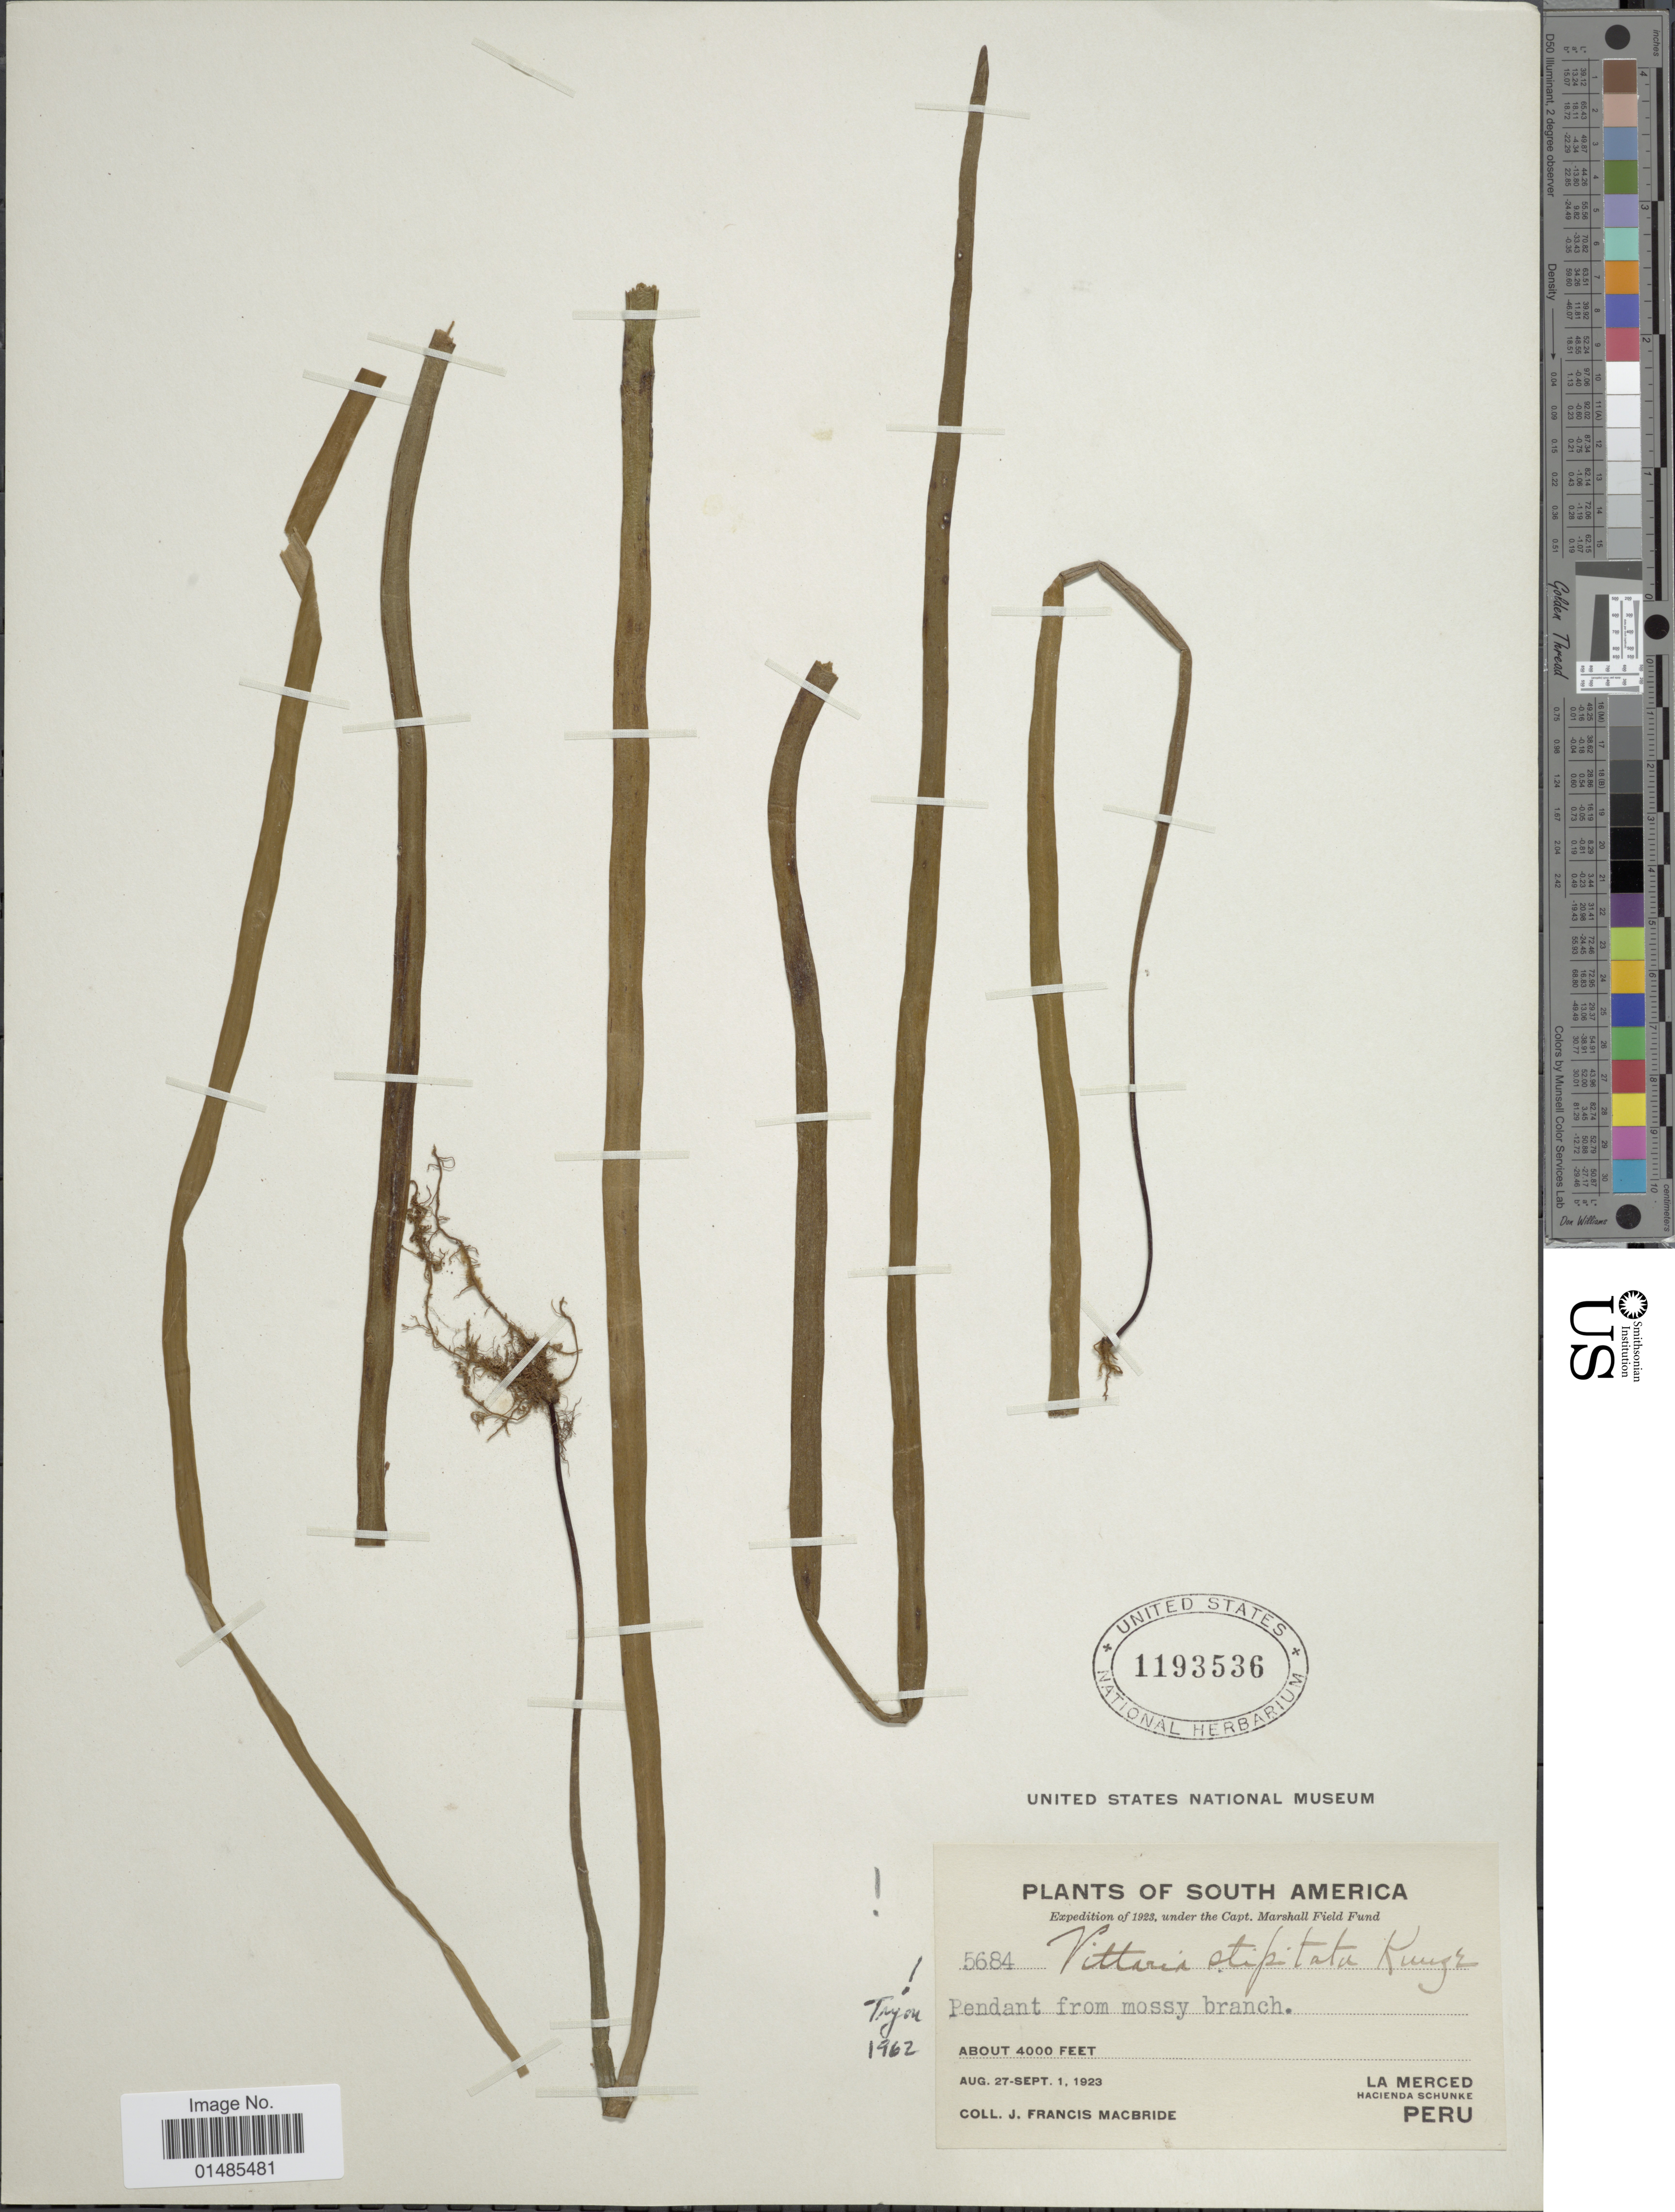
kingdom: Plantae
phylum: Tracheophyta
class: Polypodiopsida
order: Polypodiales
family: Pteridaceae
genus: Radiovittaria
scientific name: Radiovittaria stipitata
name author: (Kunze) E.H. Crane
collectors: J. F. Macbride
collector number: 5684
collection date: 1923-08-27/1923-09-01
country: Peru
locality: La Merced. Hacienda Schunke.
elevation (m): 1219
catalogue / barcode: US 1193536